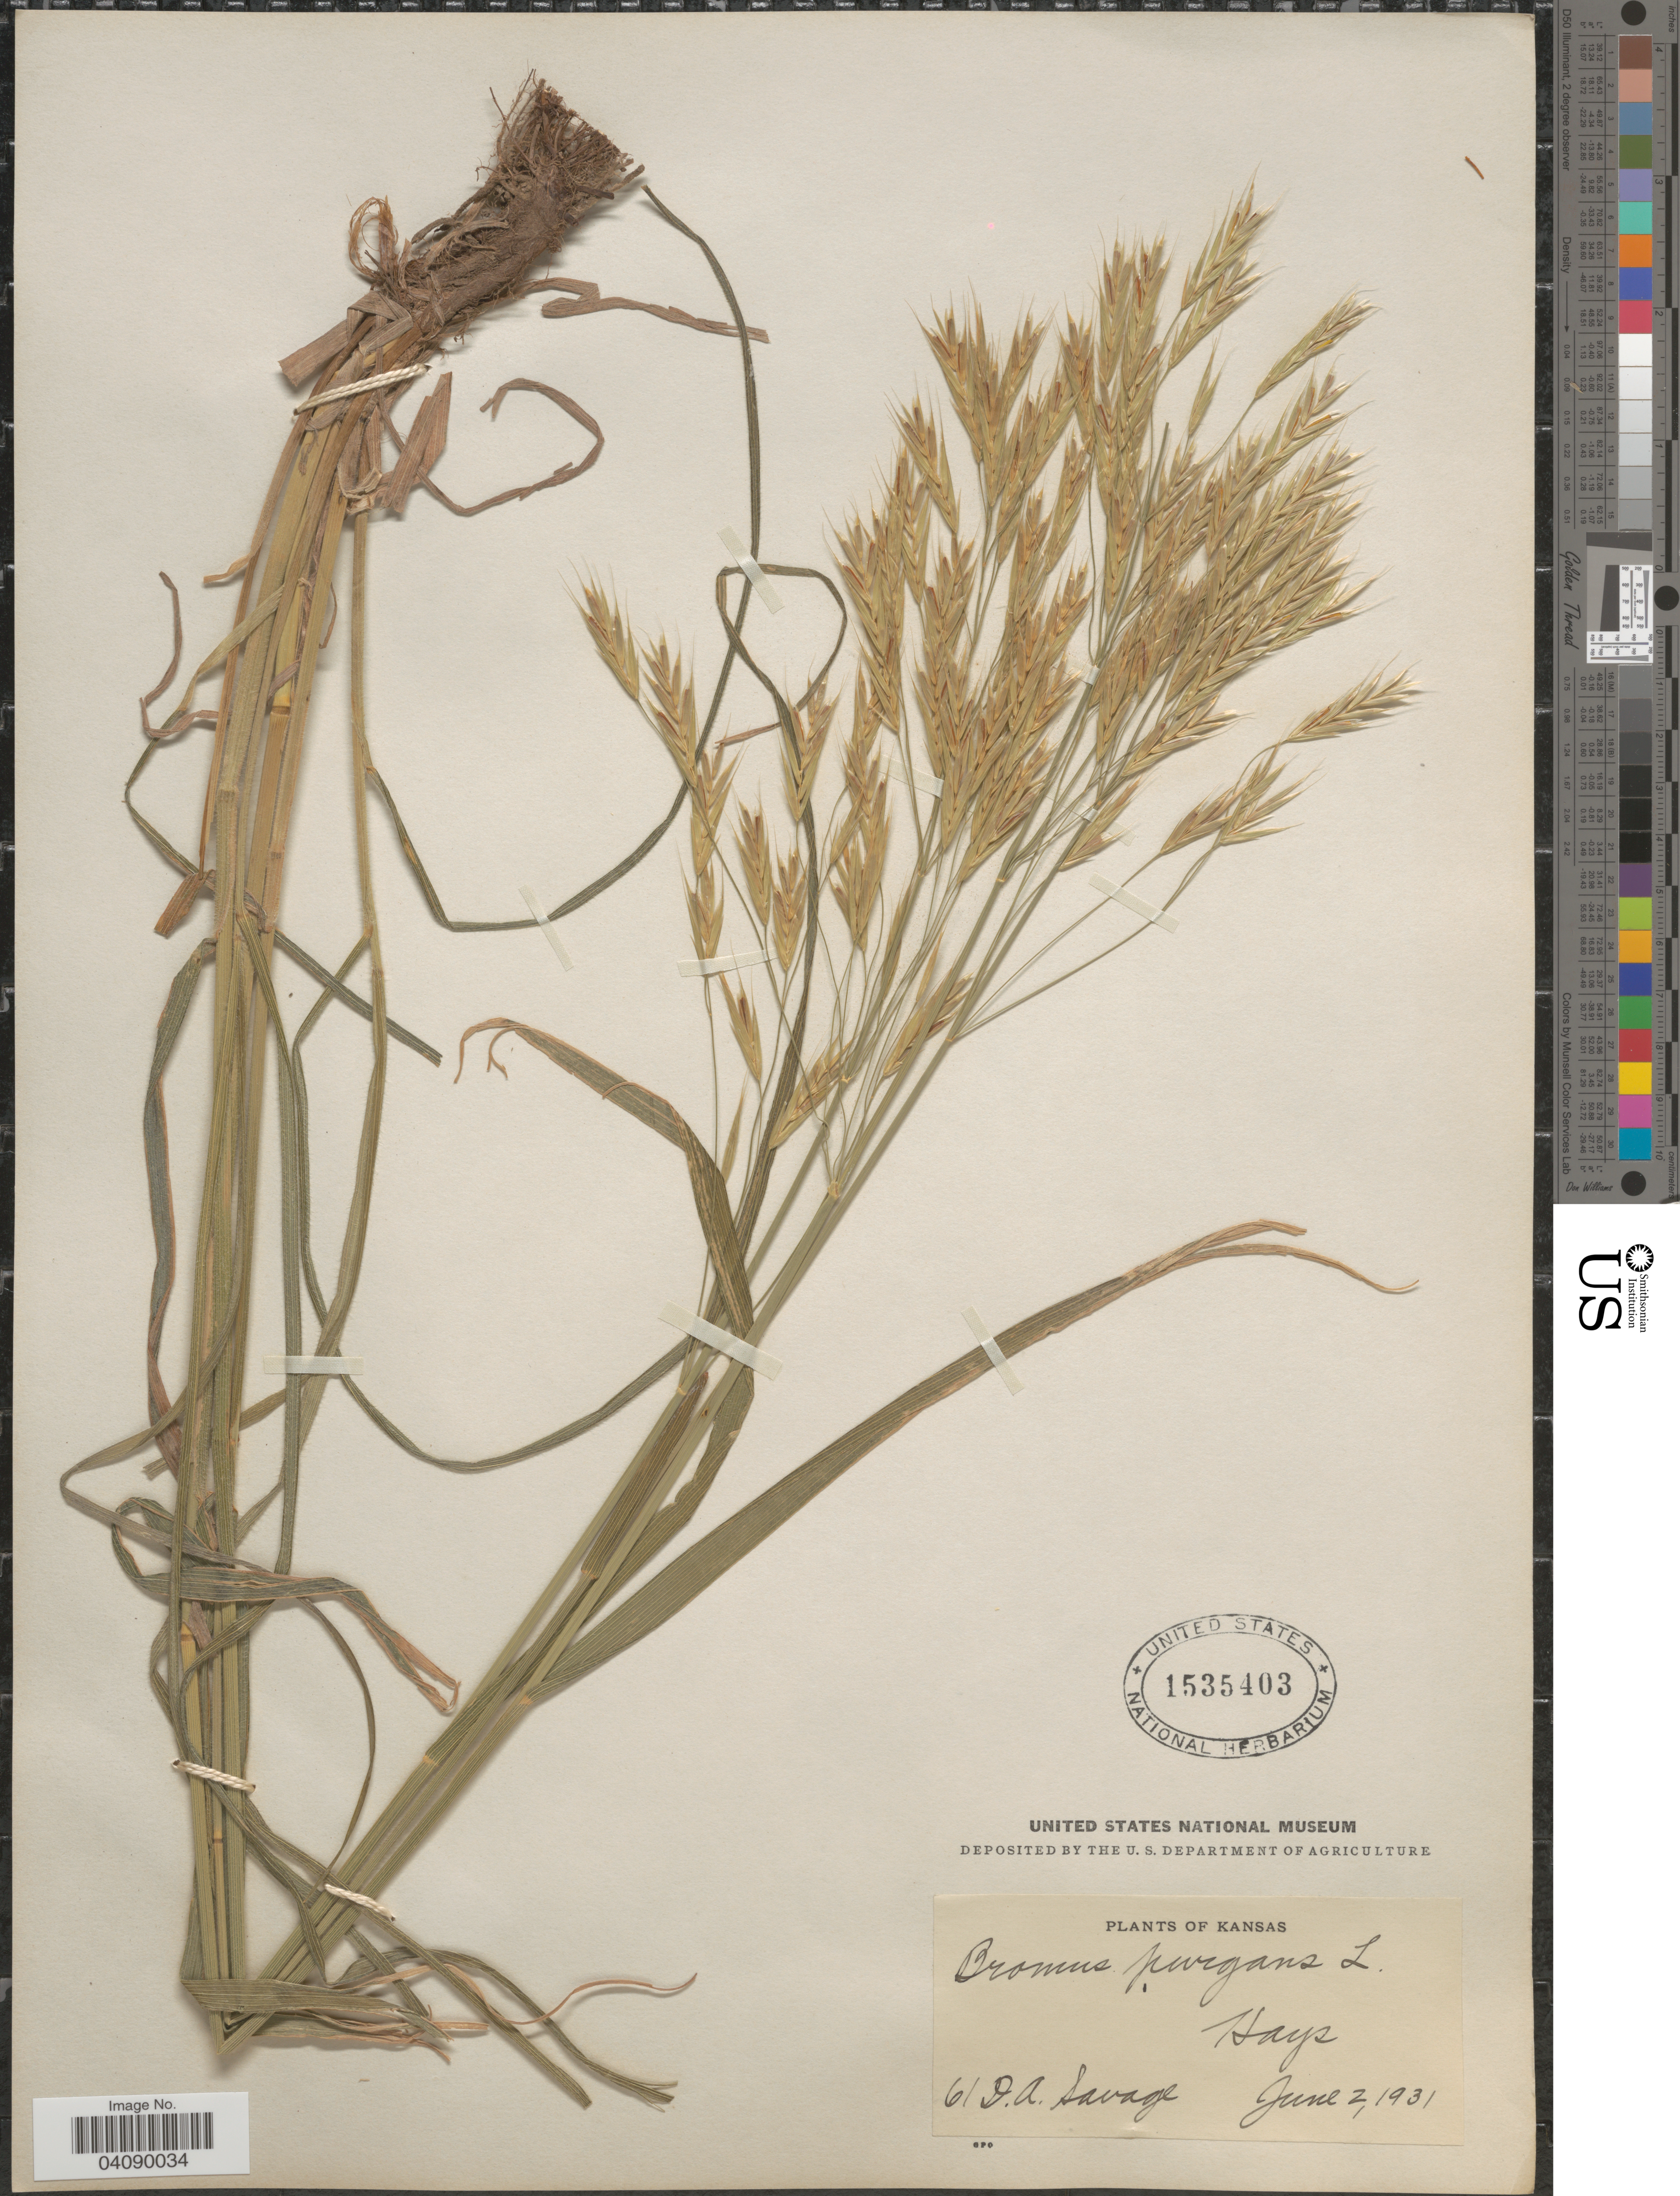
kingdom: Plantae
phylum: Tracheophyta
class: Liliopsida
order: Poales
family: Poaceae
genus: Bromus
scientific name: Bromus sp.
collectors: D. Savage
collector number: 61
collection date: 1931-06-02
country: United States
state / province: Kansas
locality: Hays.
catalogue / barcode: US 1535403